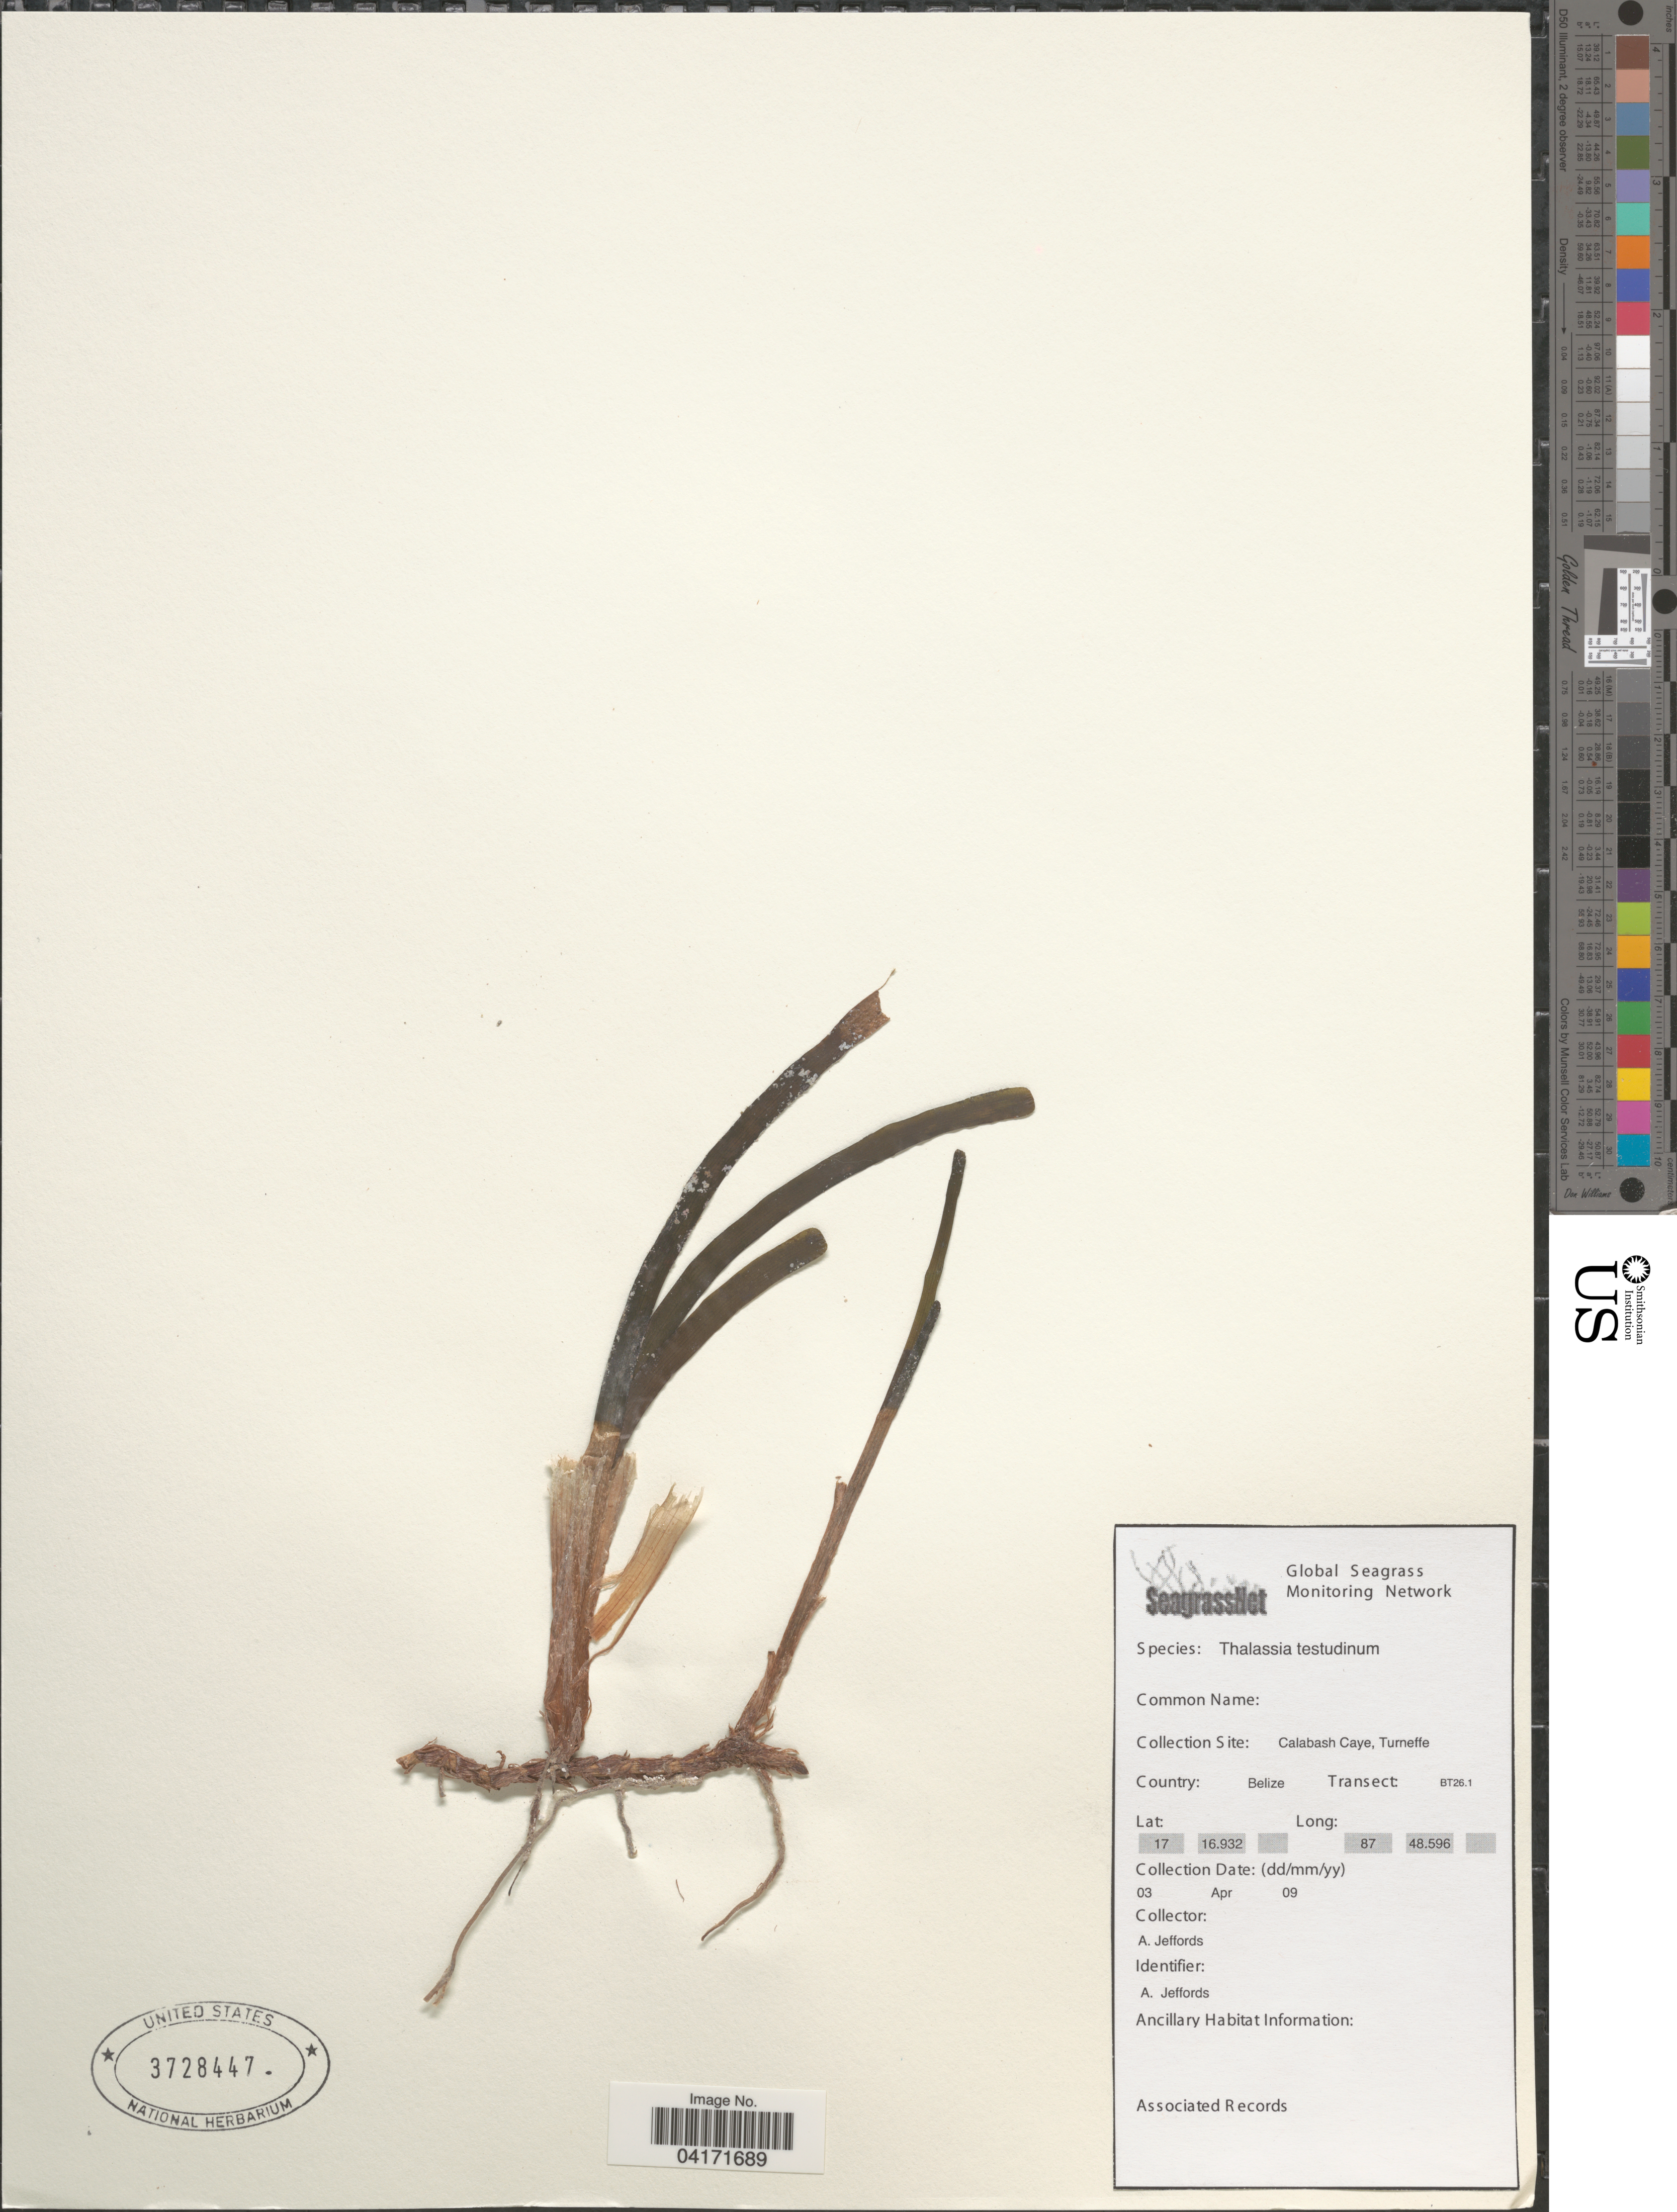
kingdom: Plantae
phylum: Tracheophyta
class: Liliopsida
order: Alismatales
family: Hydrocharitaceae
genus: Thalassia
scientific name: Thalassia testudinum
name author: Banks & Sol. ex K.D. Koenig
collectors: A. Jeffords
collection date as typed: Transcribed d/m/y: 3/4/9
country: Belize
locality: Calabash Caye, Turneffe. Transect: BT26.1.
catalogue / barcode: US 3728447